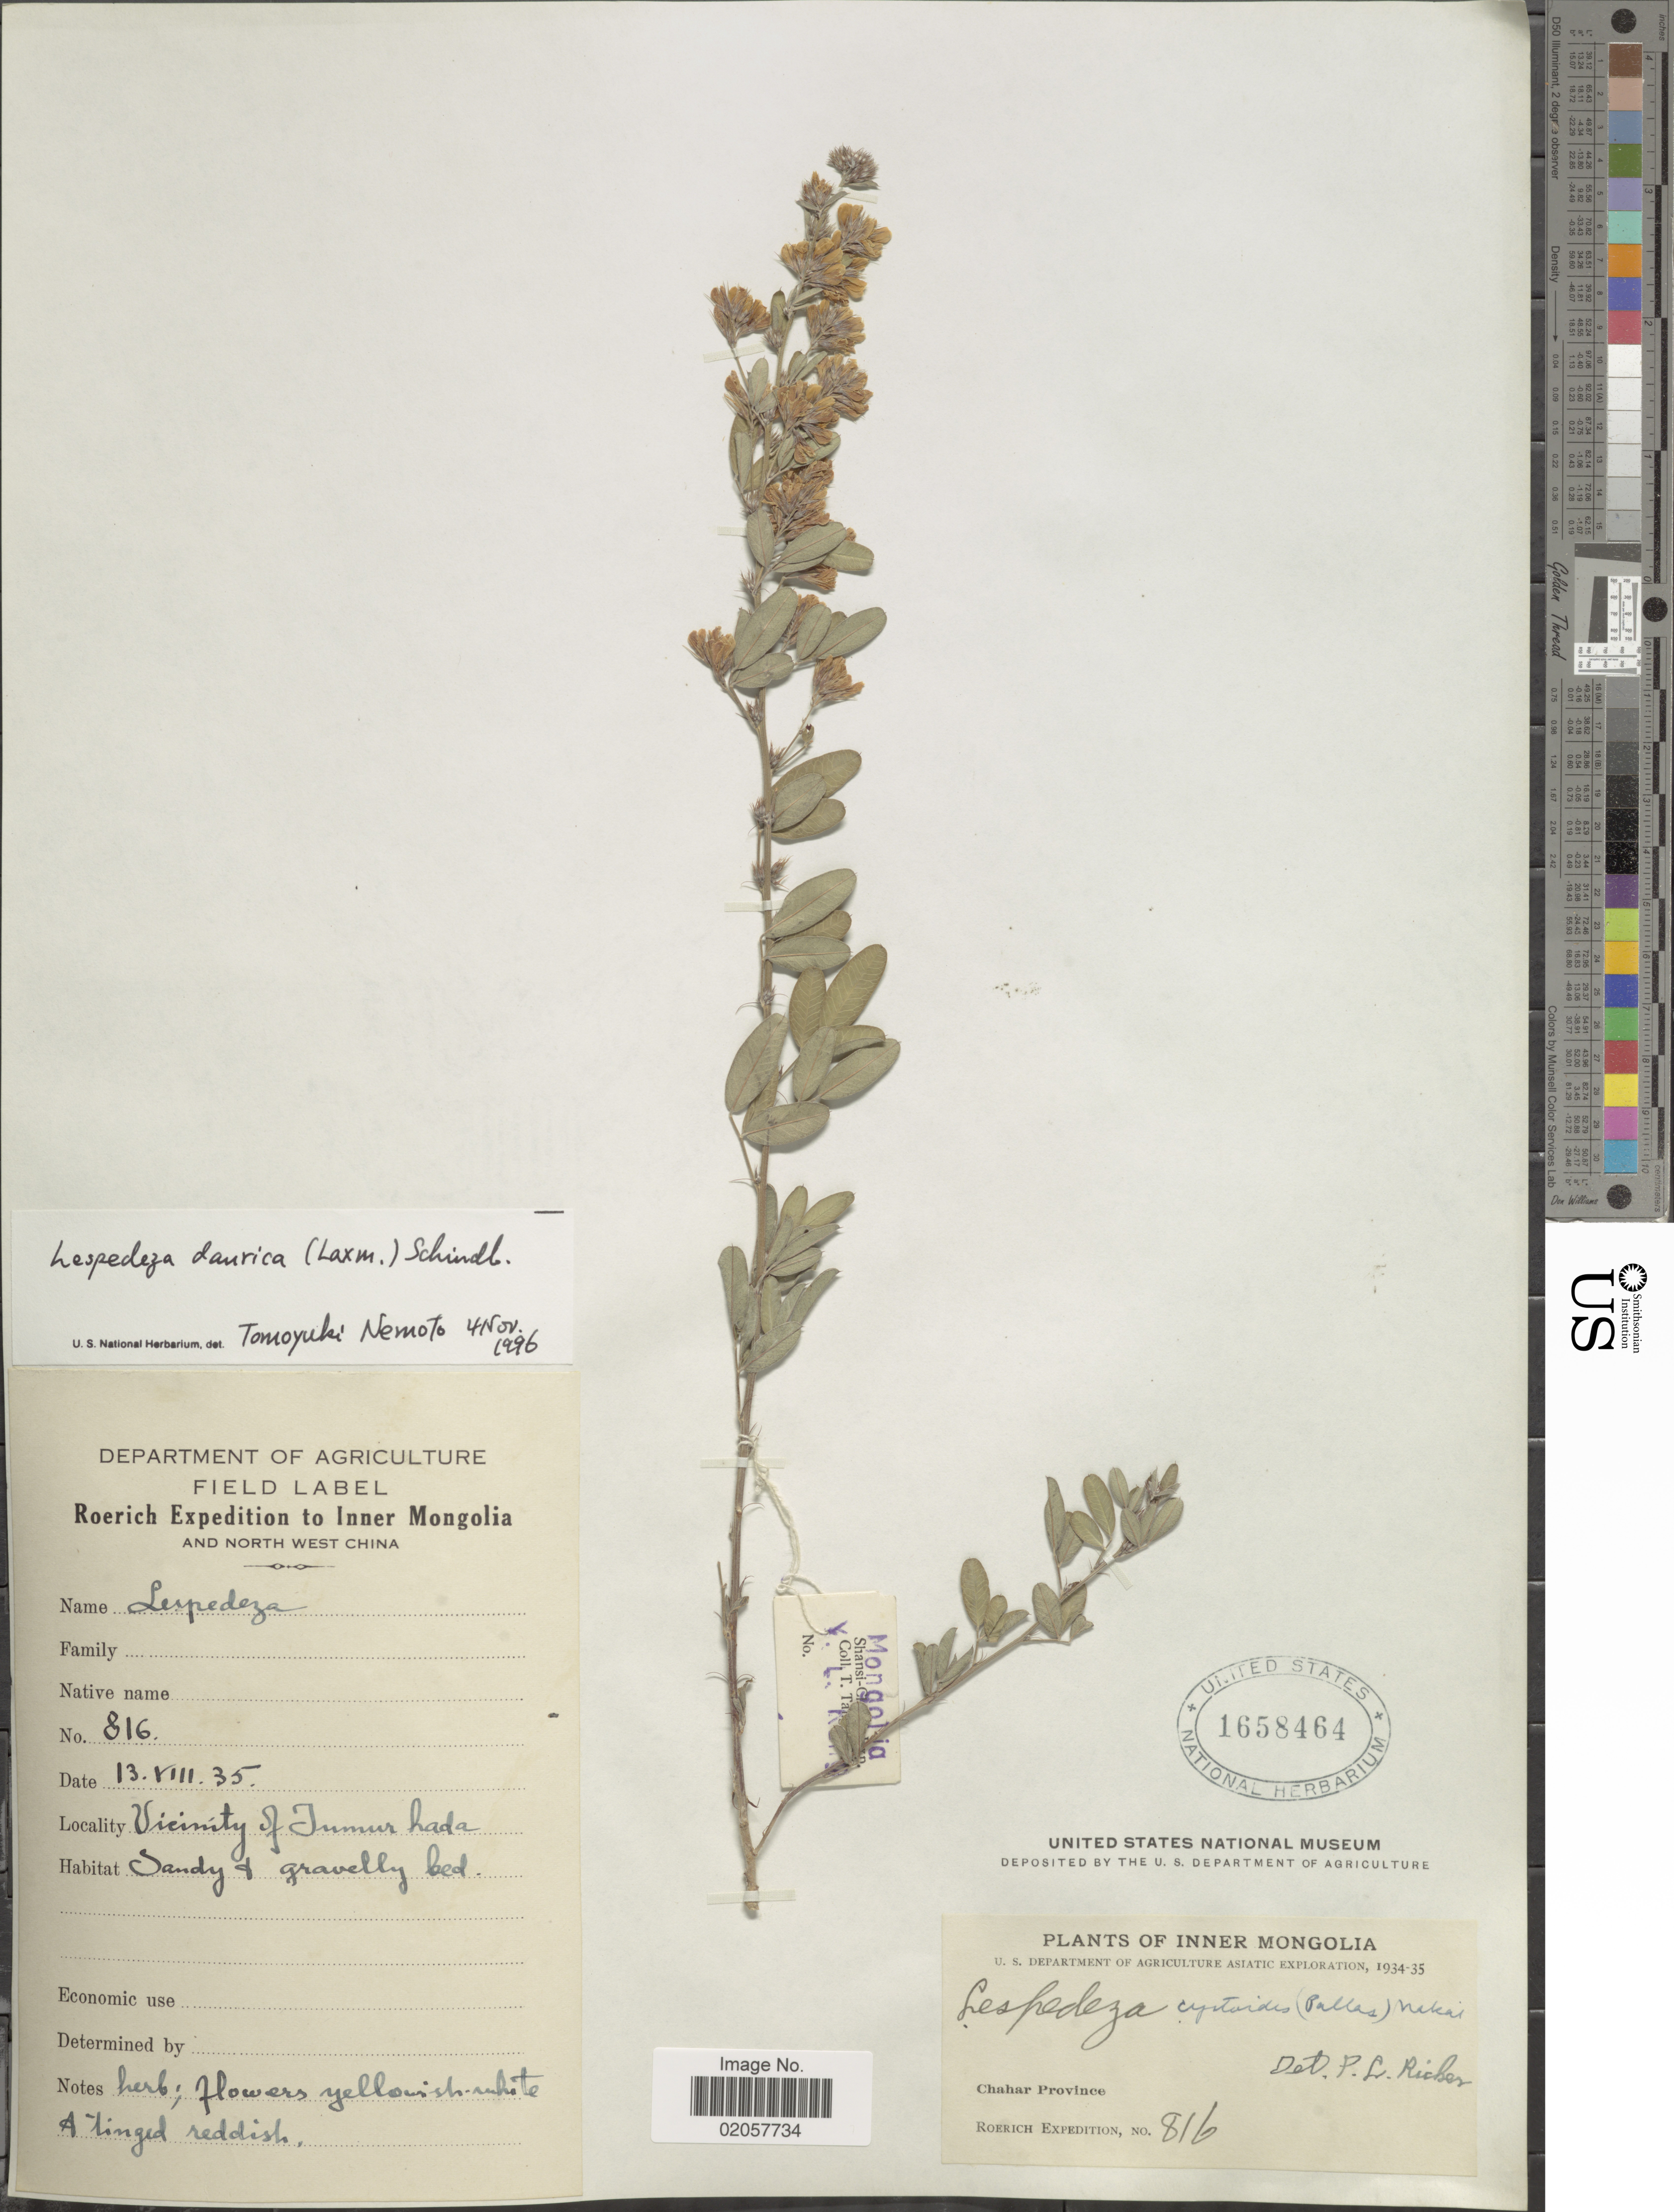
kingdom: Plantae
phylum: Tracheophyta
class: Magnoliopsida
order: Fabales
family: Fabaceae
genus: Lespedeza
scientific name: Lespedeza davurica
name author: (Laxm.) Schindl.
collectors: Roerich Expedition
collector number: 816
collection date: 1935-08-13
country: China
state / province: Nei Monggol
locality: Inner Mongolia and North West China, vicinity of Jumur hada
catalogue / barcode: US 1658464